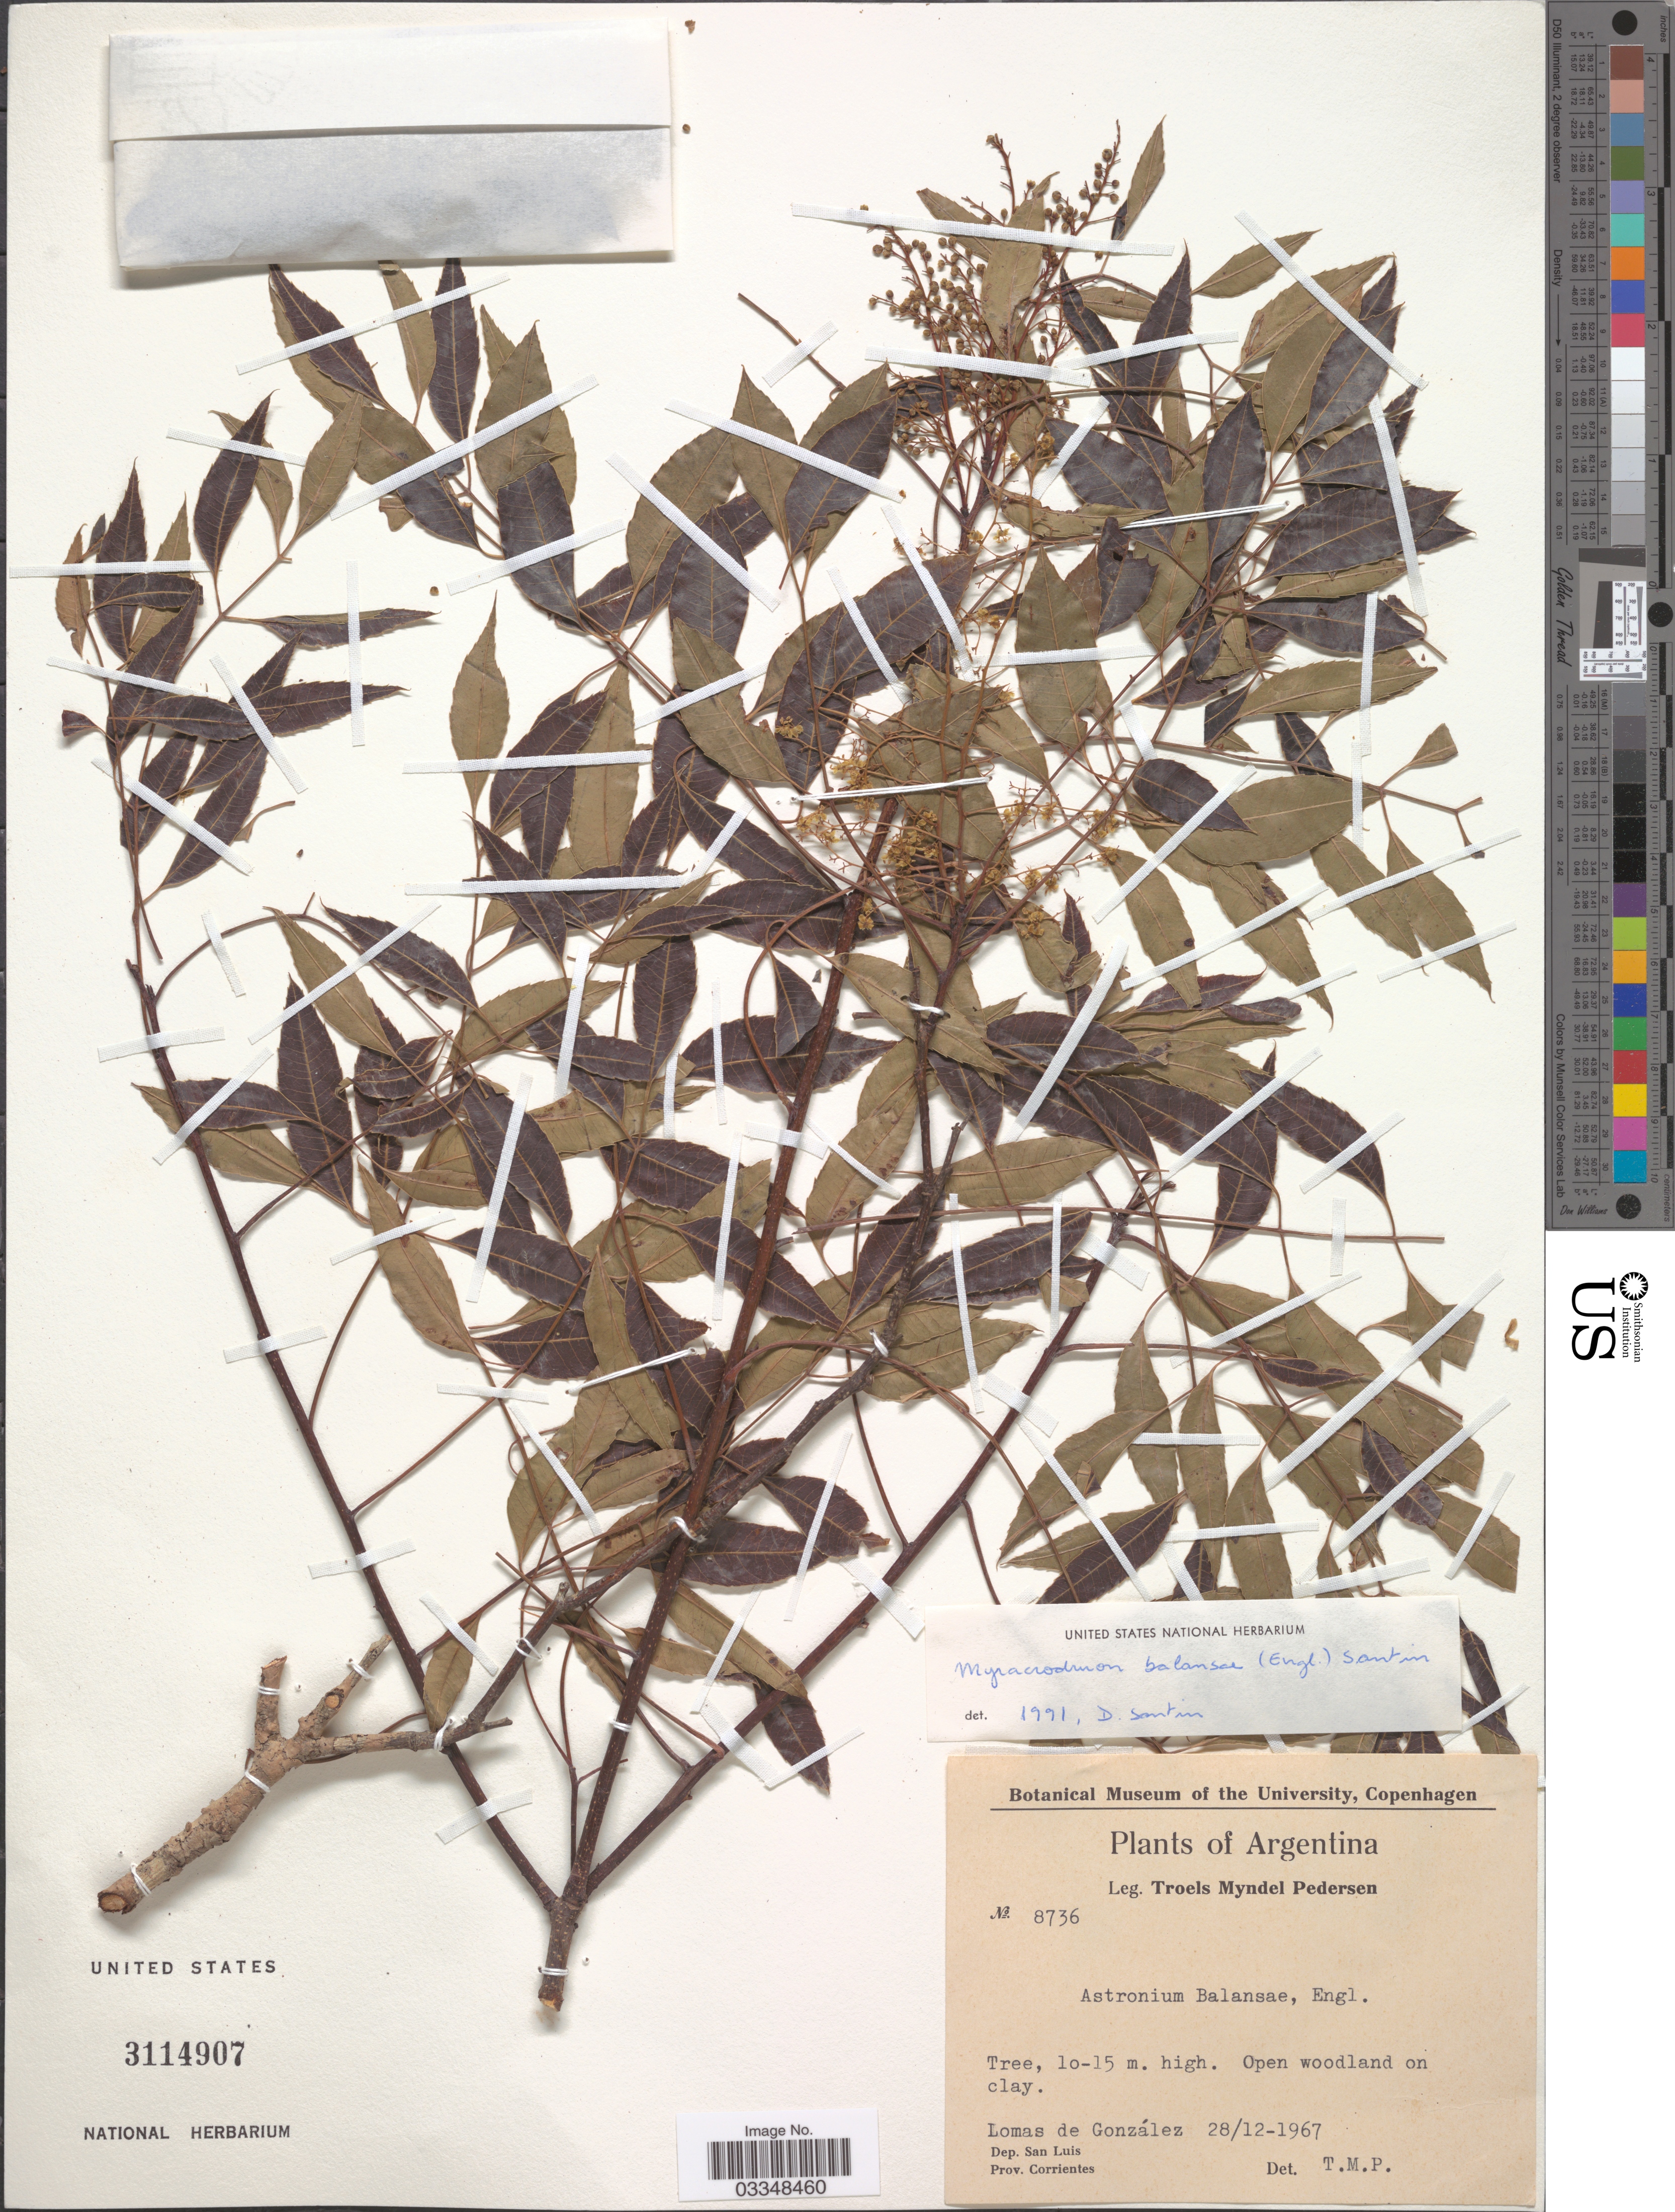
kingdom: Plantae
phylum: Tracheophyta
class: Magnoliopsida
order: Sapindales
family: Anacardiaceae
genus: Myracrodruon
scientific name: Myracrodruon balansae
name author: (Engl.) Santin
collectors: T. Pederson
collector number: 8736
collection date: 1967-12-28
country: Argentina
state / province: Corrientes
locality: Lomas de González. Dep. San Luis.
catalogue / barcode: US 3114907